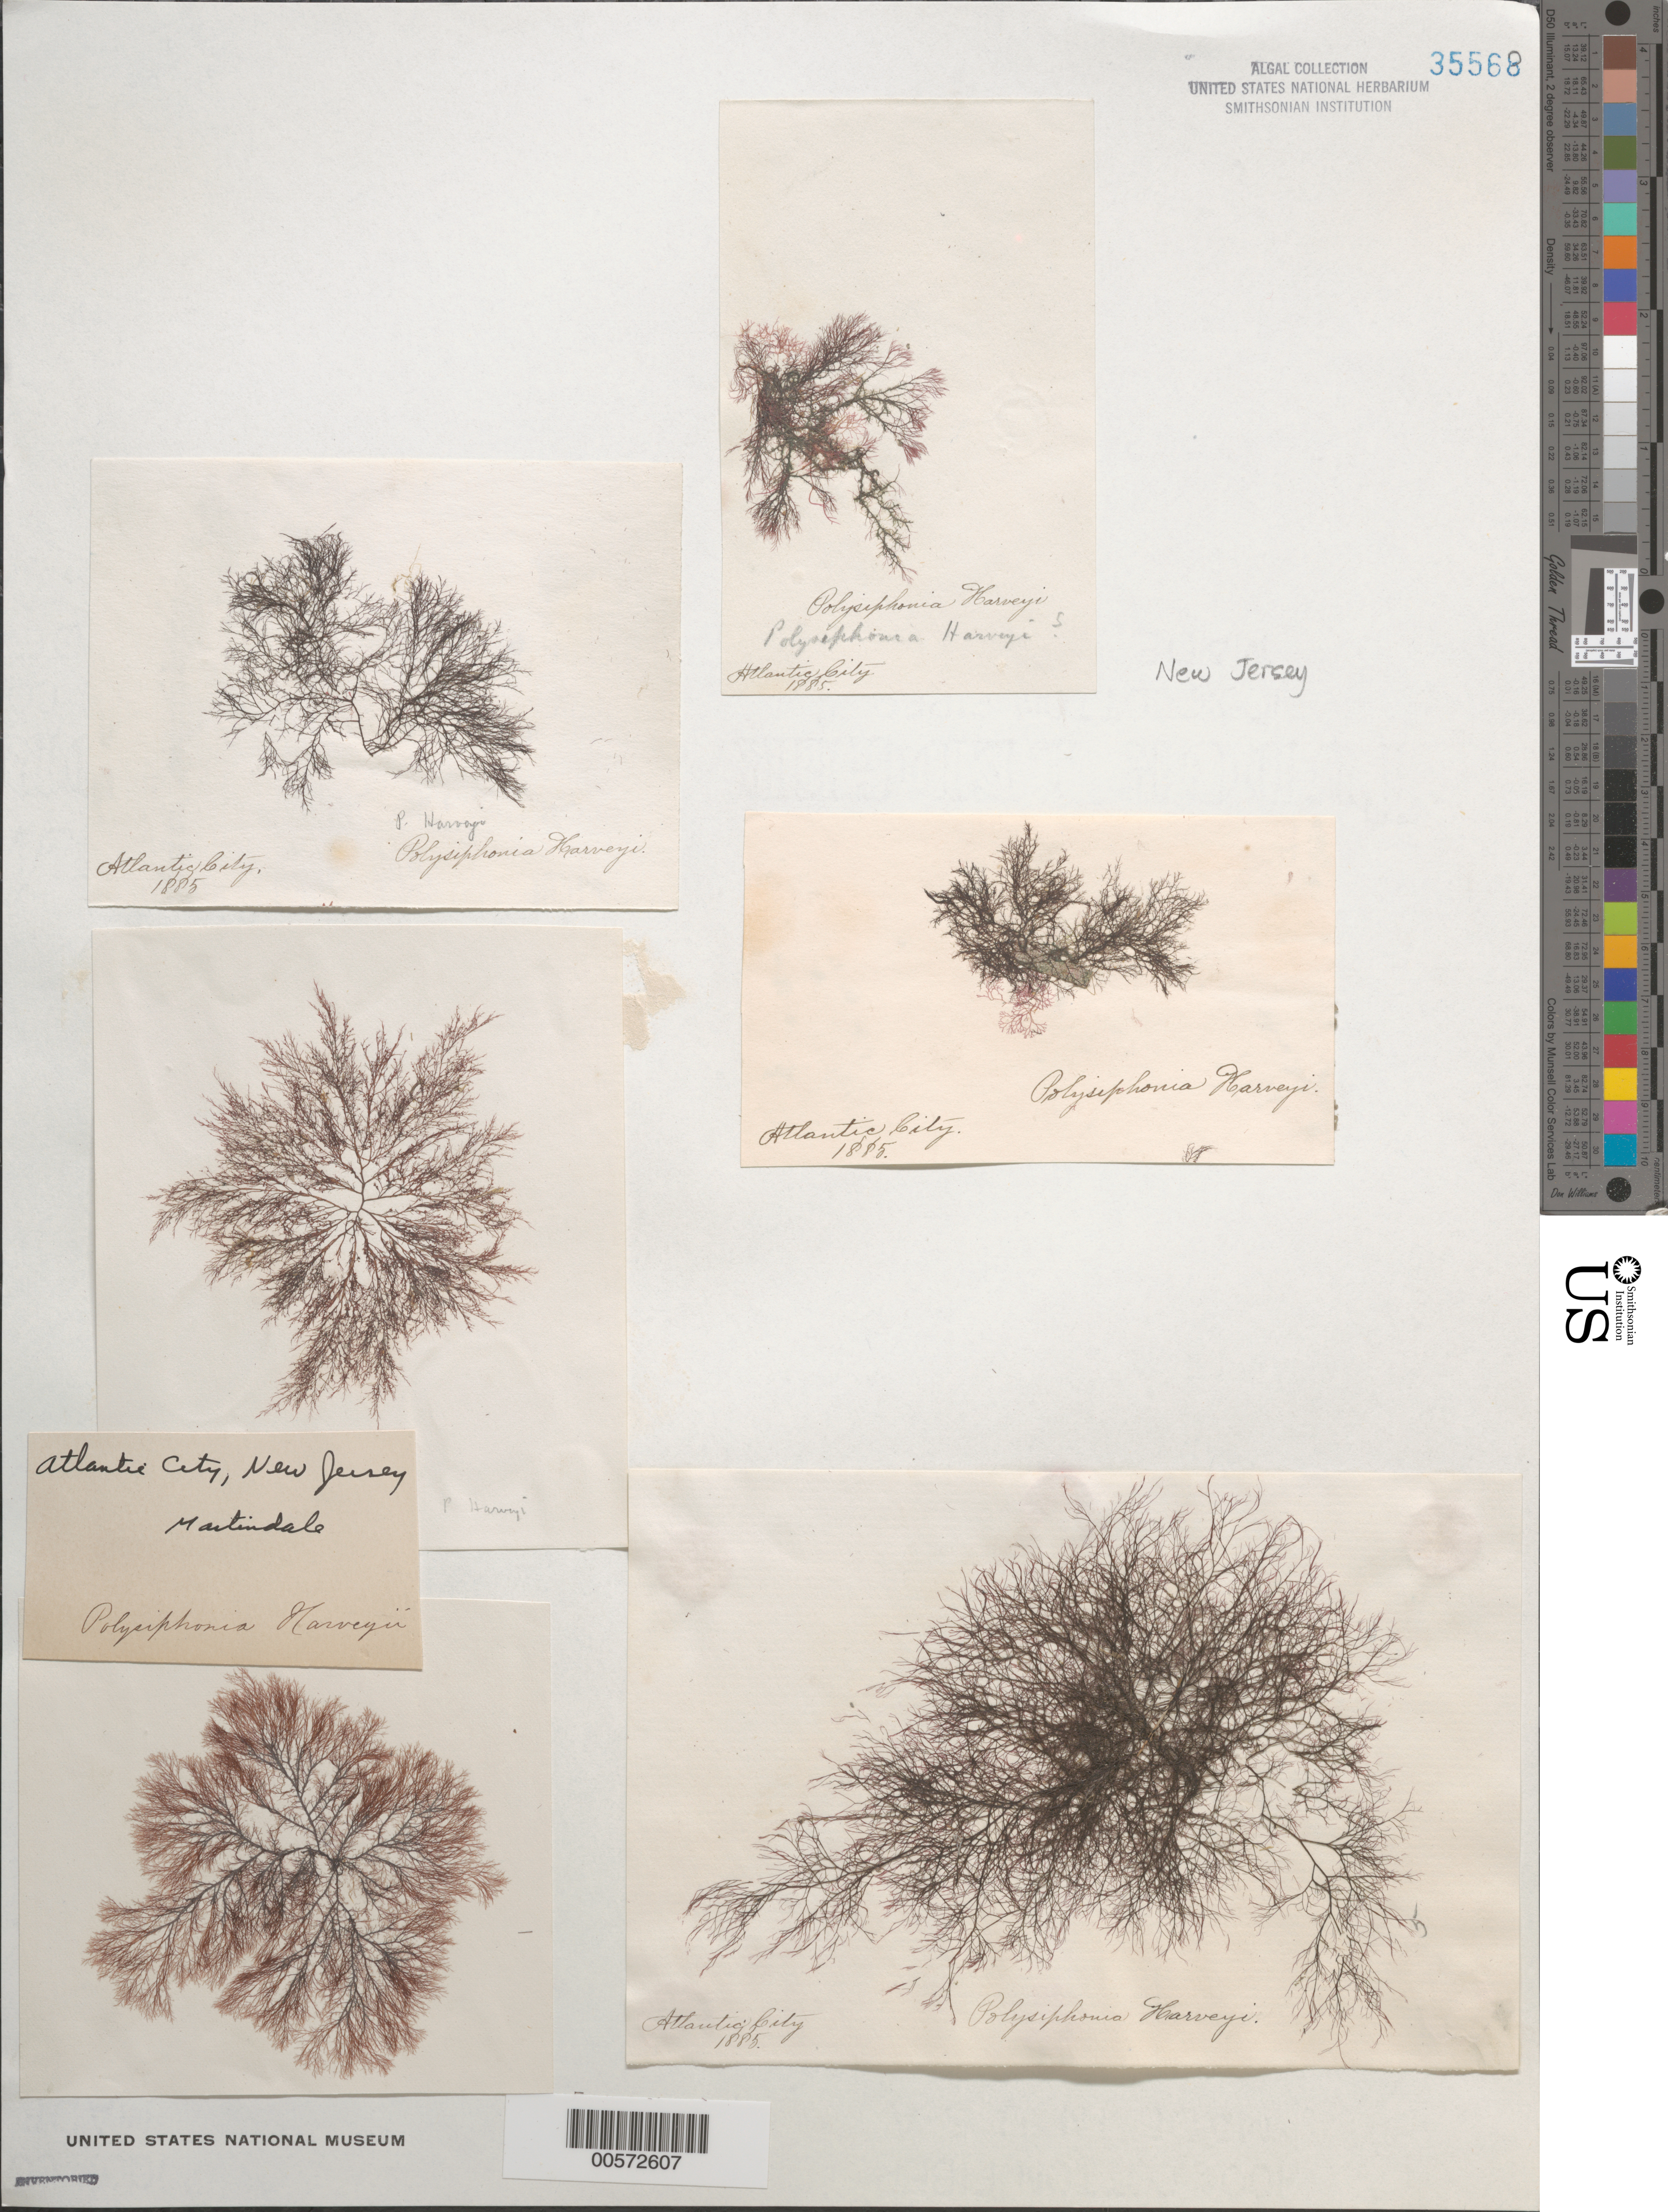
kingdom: Plantae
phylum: Rhodophyta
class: Florideophyceae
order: Ceramiales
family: Rhodomelaceae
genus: Melanothamnus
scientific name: Melanothamnus harveyi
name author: (Bailey) Diaz-Tapia & C.A. Maggs in Diaz-Tapia et al.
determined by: Algae name updating Project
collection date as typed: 1885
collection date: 1885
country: United States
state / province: New Jersey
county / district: Atlantic County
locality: Atlantic City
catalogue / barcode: US 35568